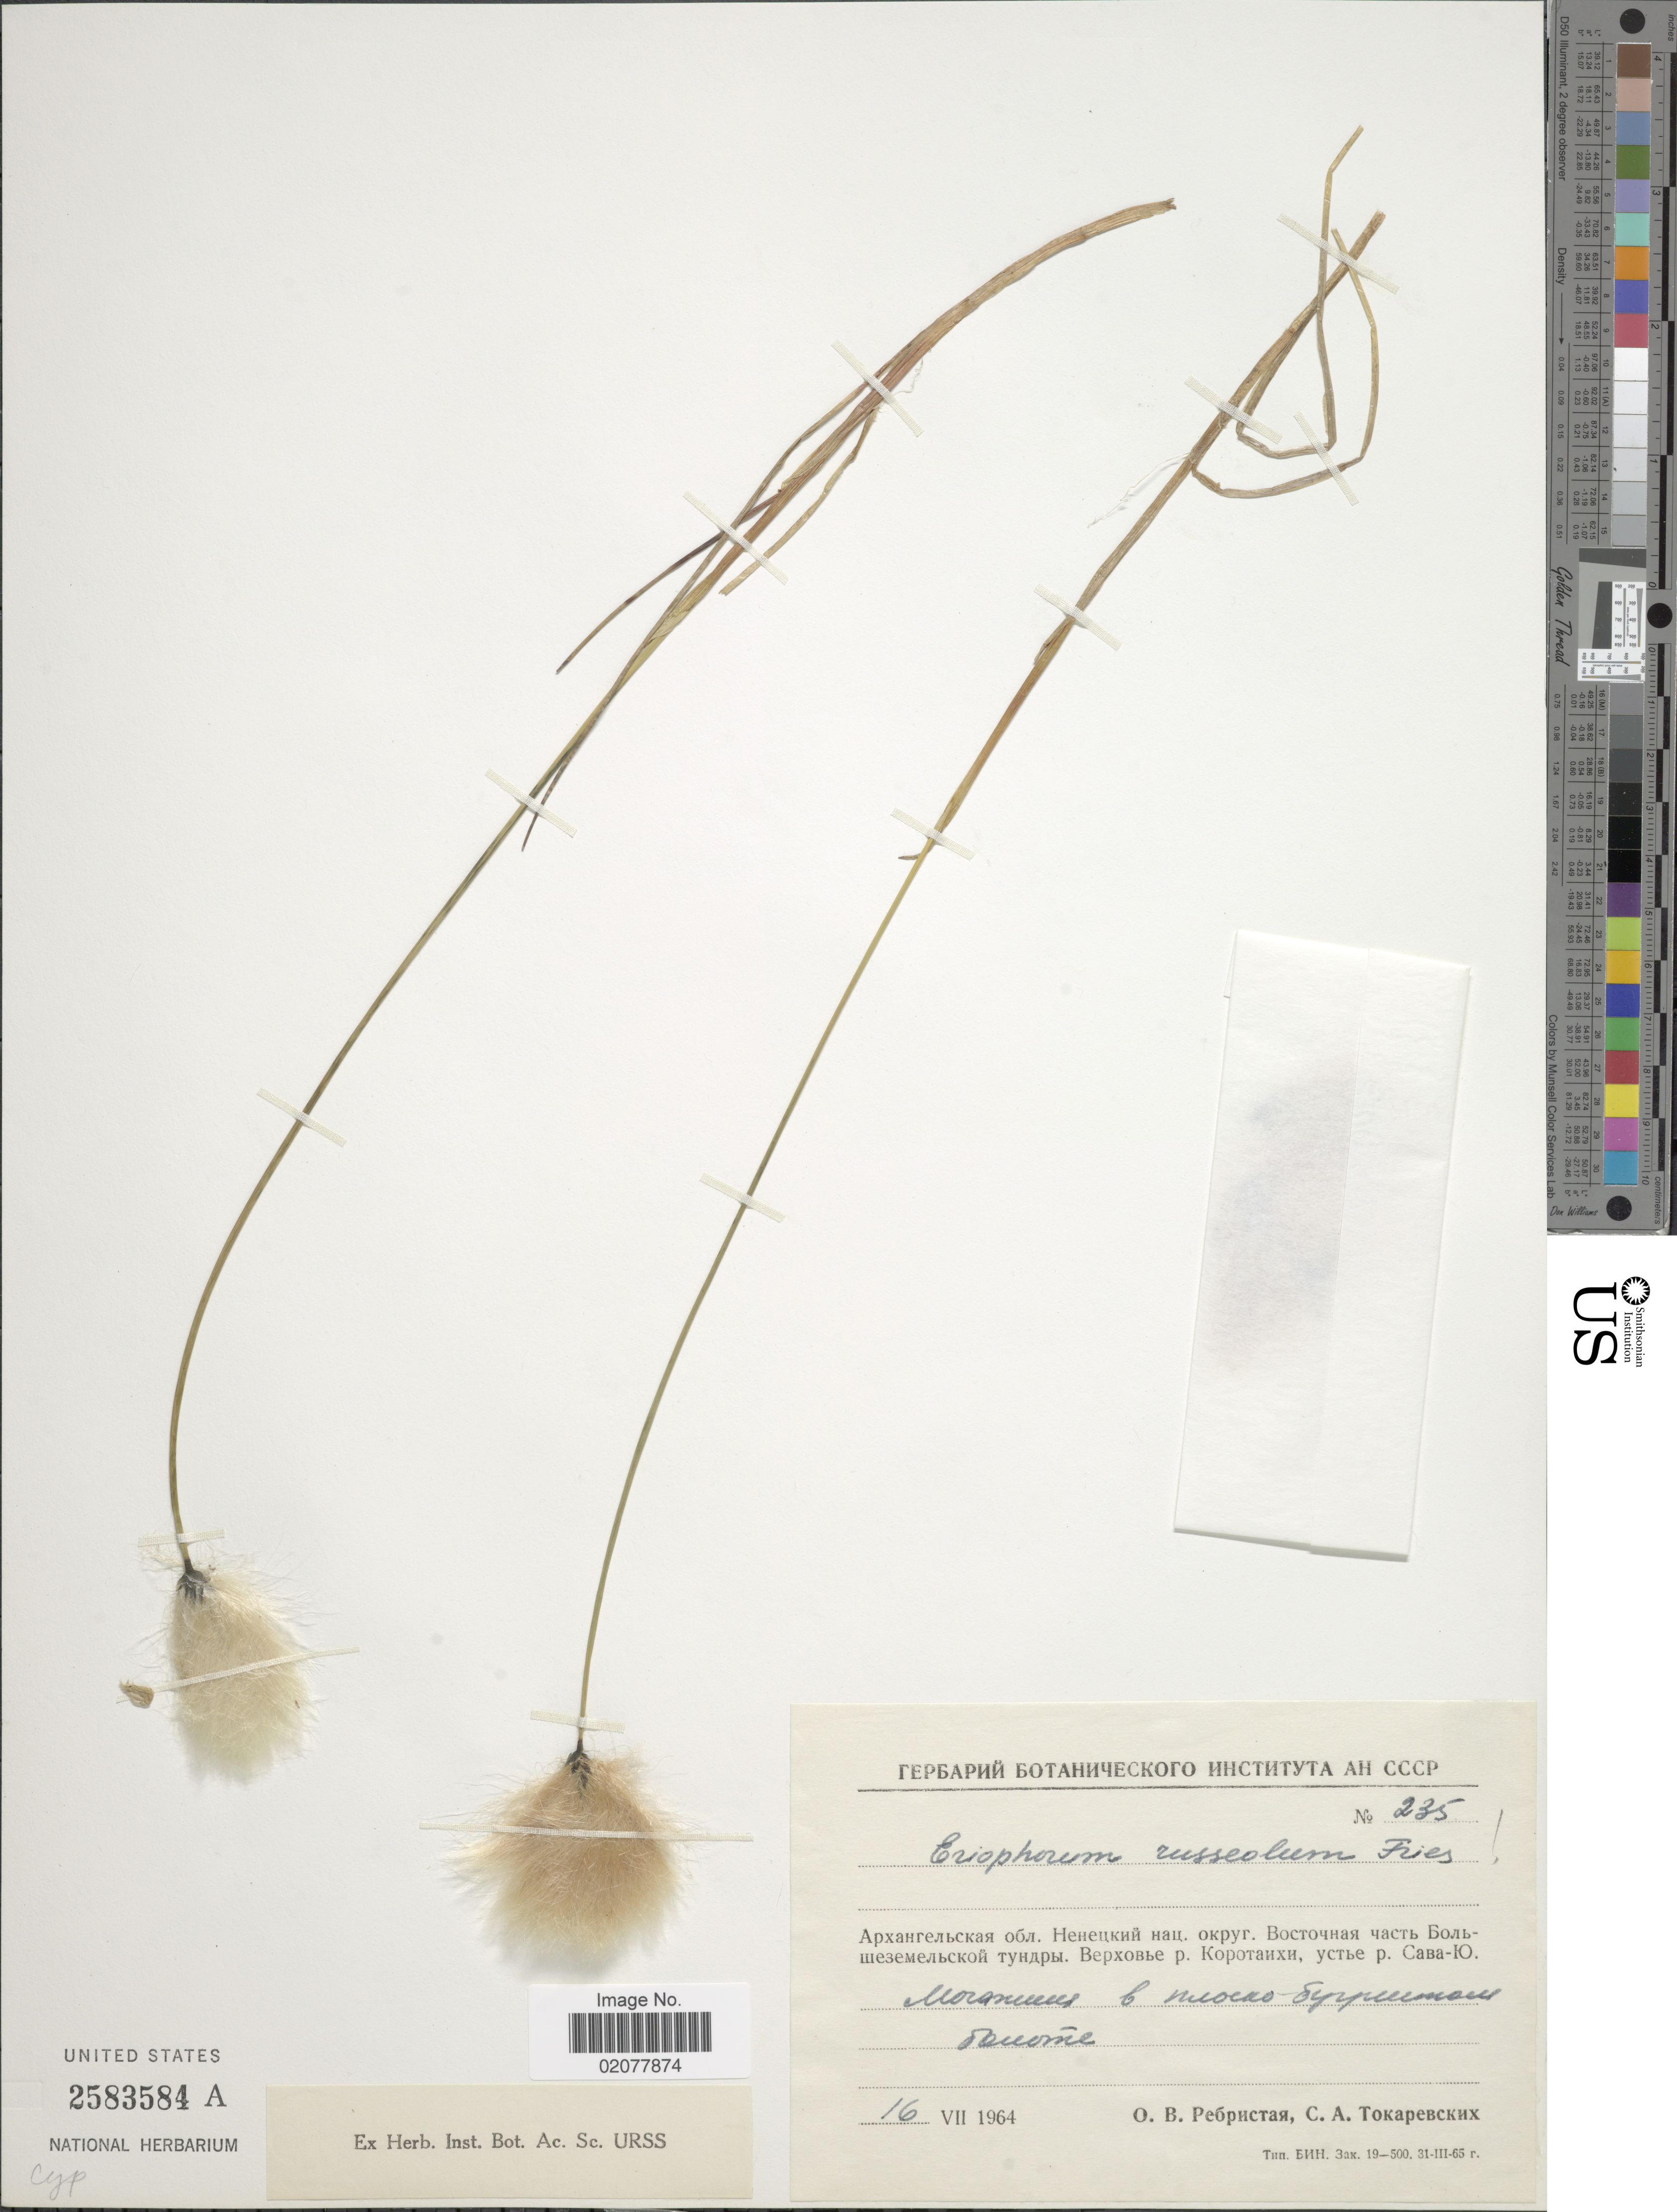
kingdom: Plantae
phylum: Tracheophyta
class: Liliopsida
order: Poales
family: Cyperaceae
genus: Eriophorum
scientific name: Eriophorum chamissonis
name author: C.A. Mey.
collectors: O. V. Rebristaja & S. Tokarevskikh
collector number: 235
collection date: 1964-07-16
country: Russian Federation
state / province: Arkhangelsk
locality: Nenets Autonomus Okrug, upper Korotaikha River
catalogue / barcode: US 2583584A